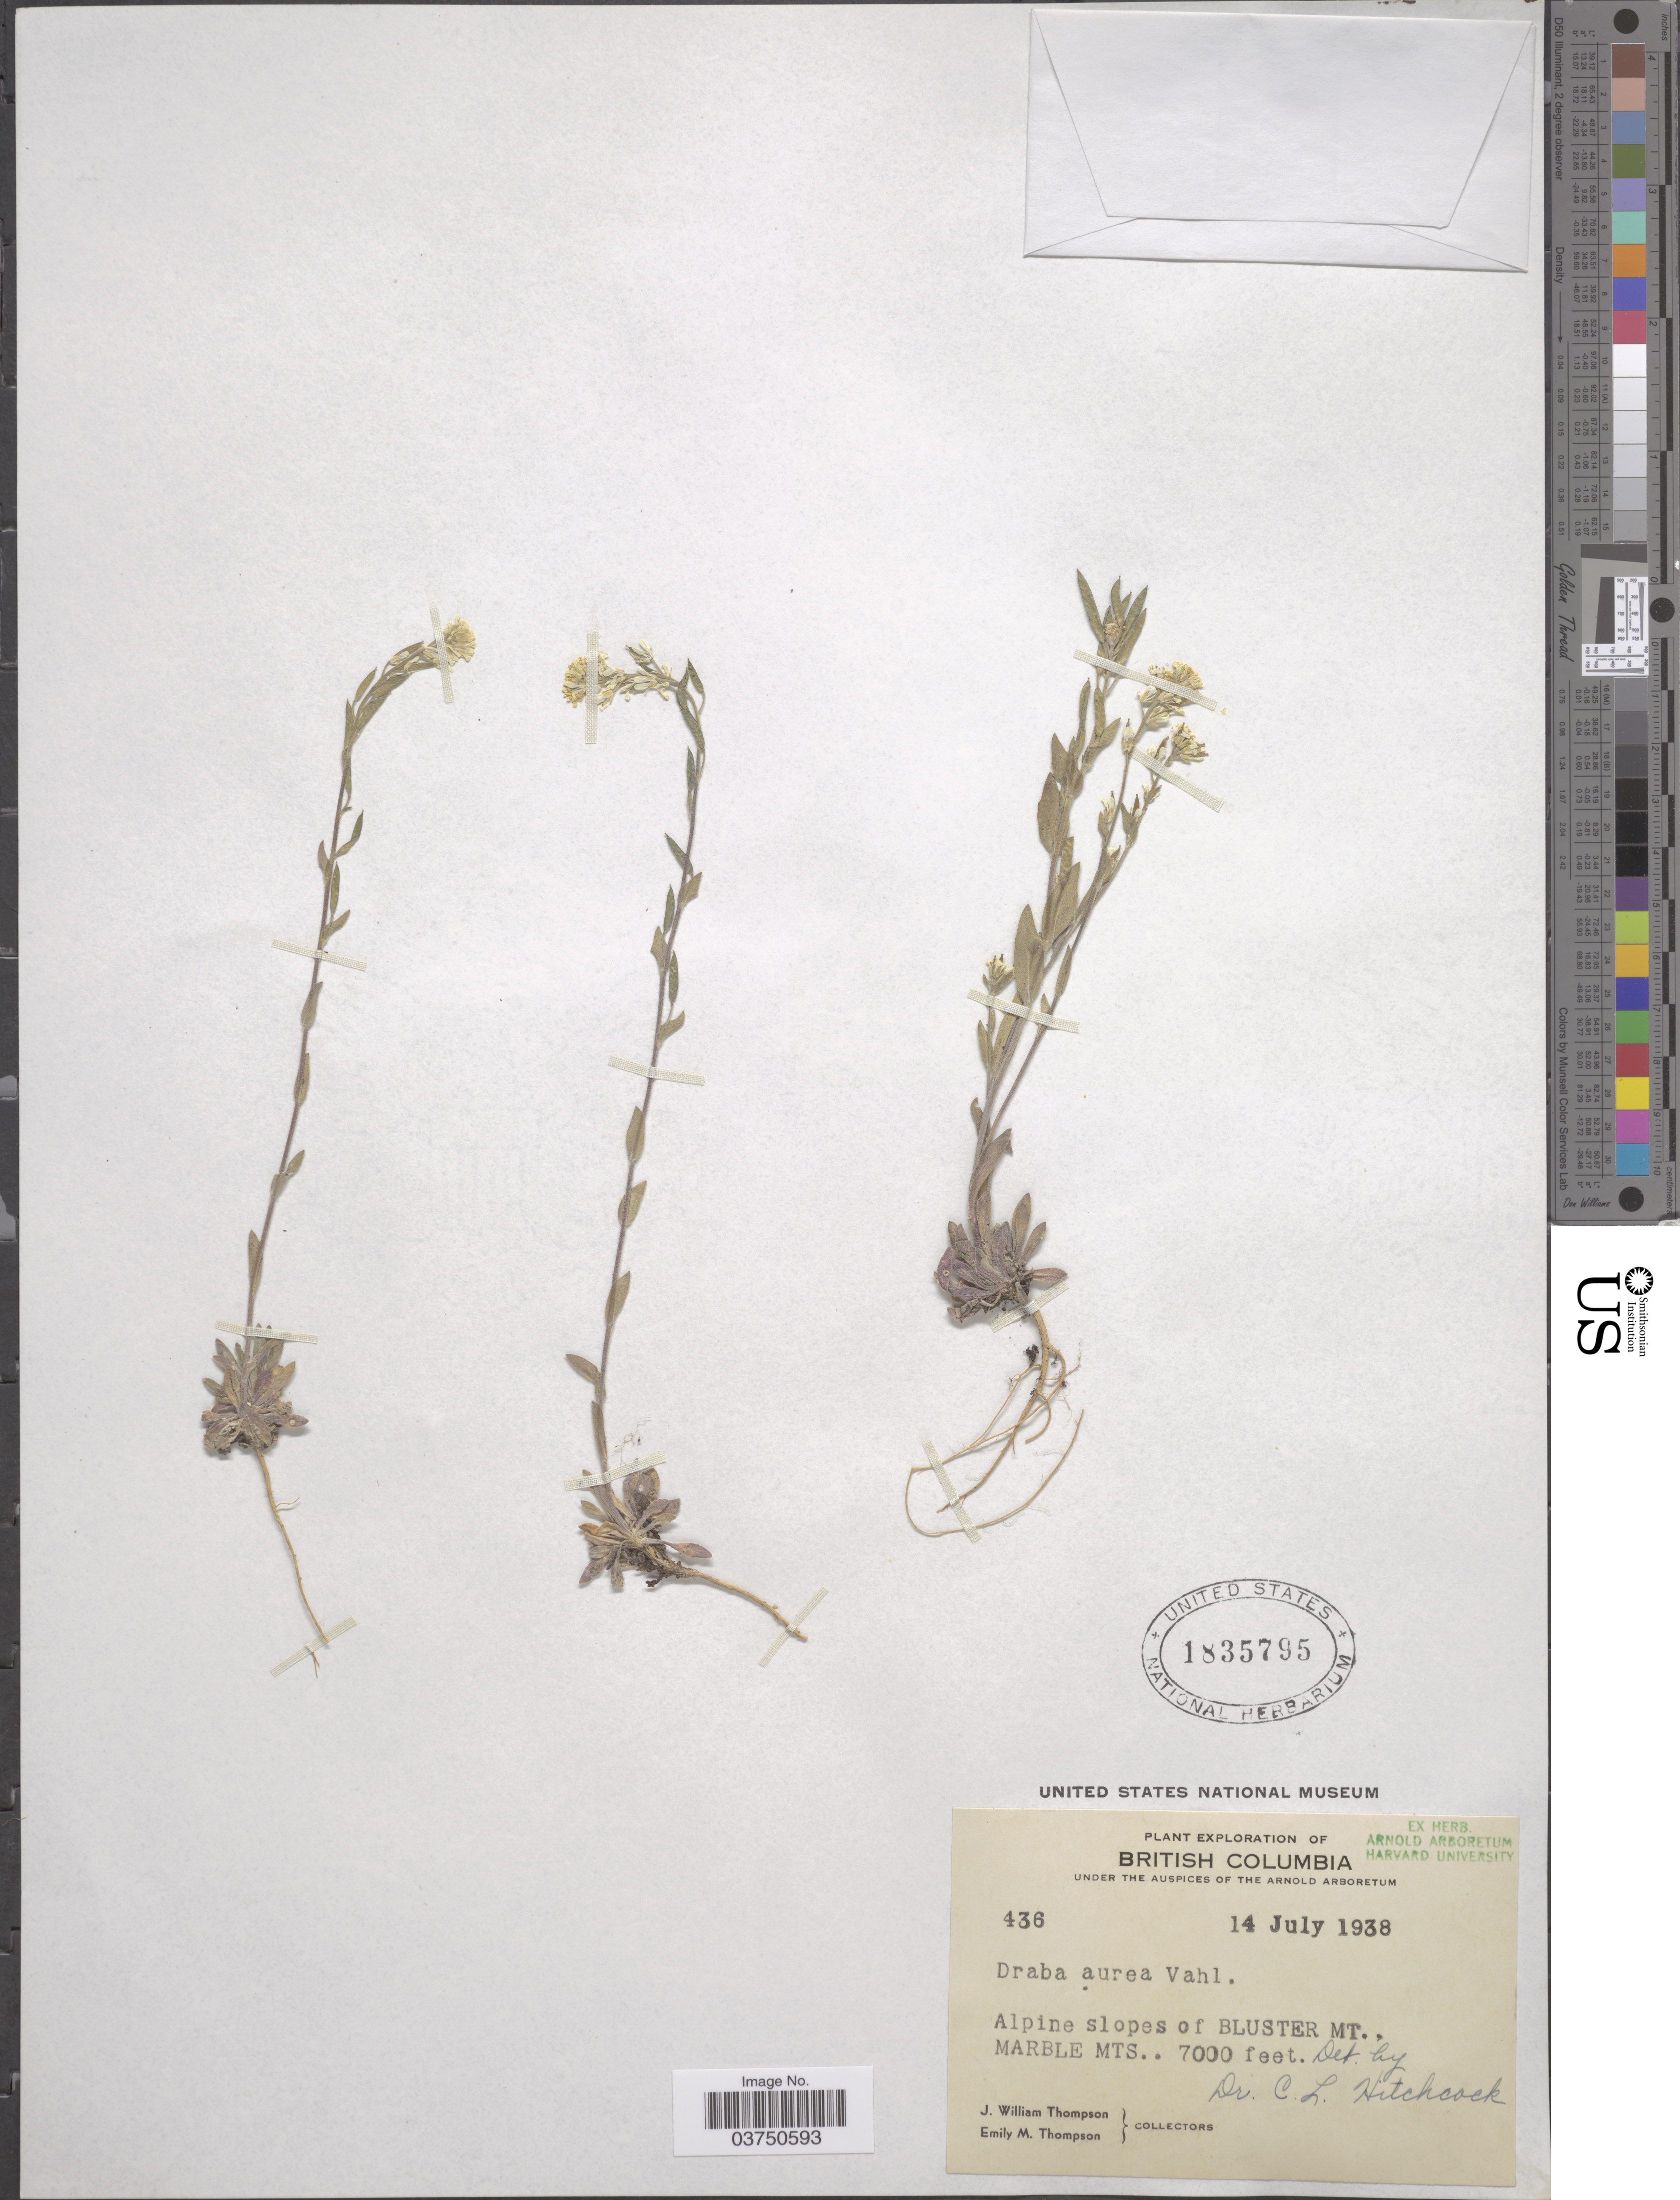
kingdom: Plantae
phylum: Tracheophyta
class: Magnoliopsida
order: Brassicales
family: Brassicaceae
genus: Draba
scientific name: Draba aurea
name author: Vahl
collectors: J. W. Thompson & E. M. Thompson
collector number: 436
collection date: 1938-07-14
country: Canada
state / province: British Columbia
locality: Alpine slopes of Bluster Mt. Marble Mts.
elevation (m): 2134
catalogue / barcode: US 1835795